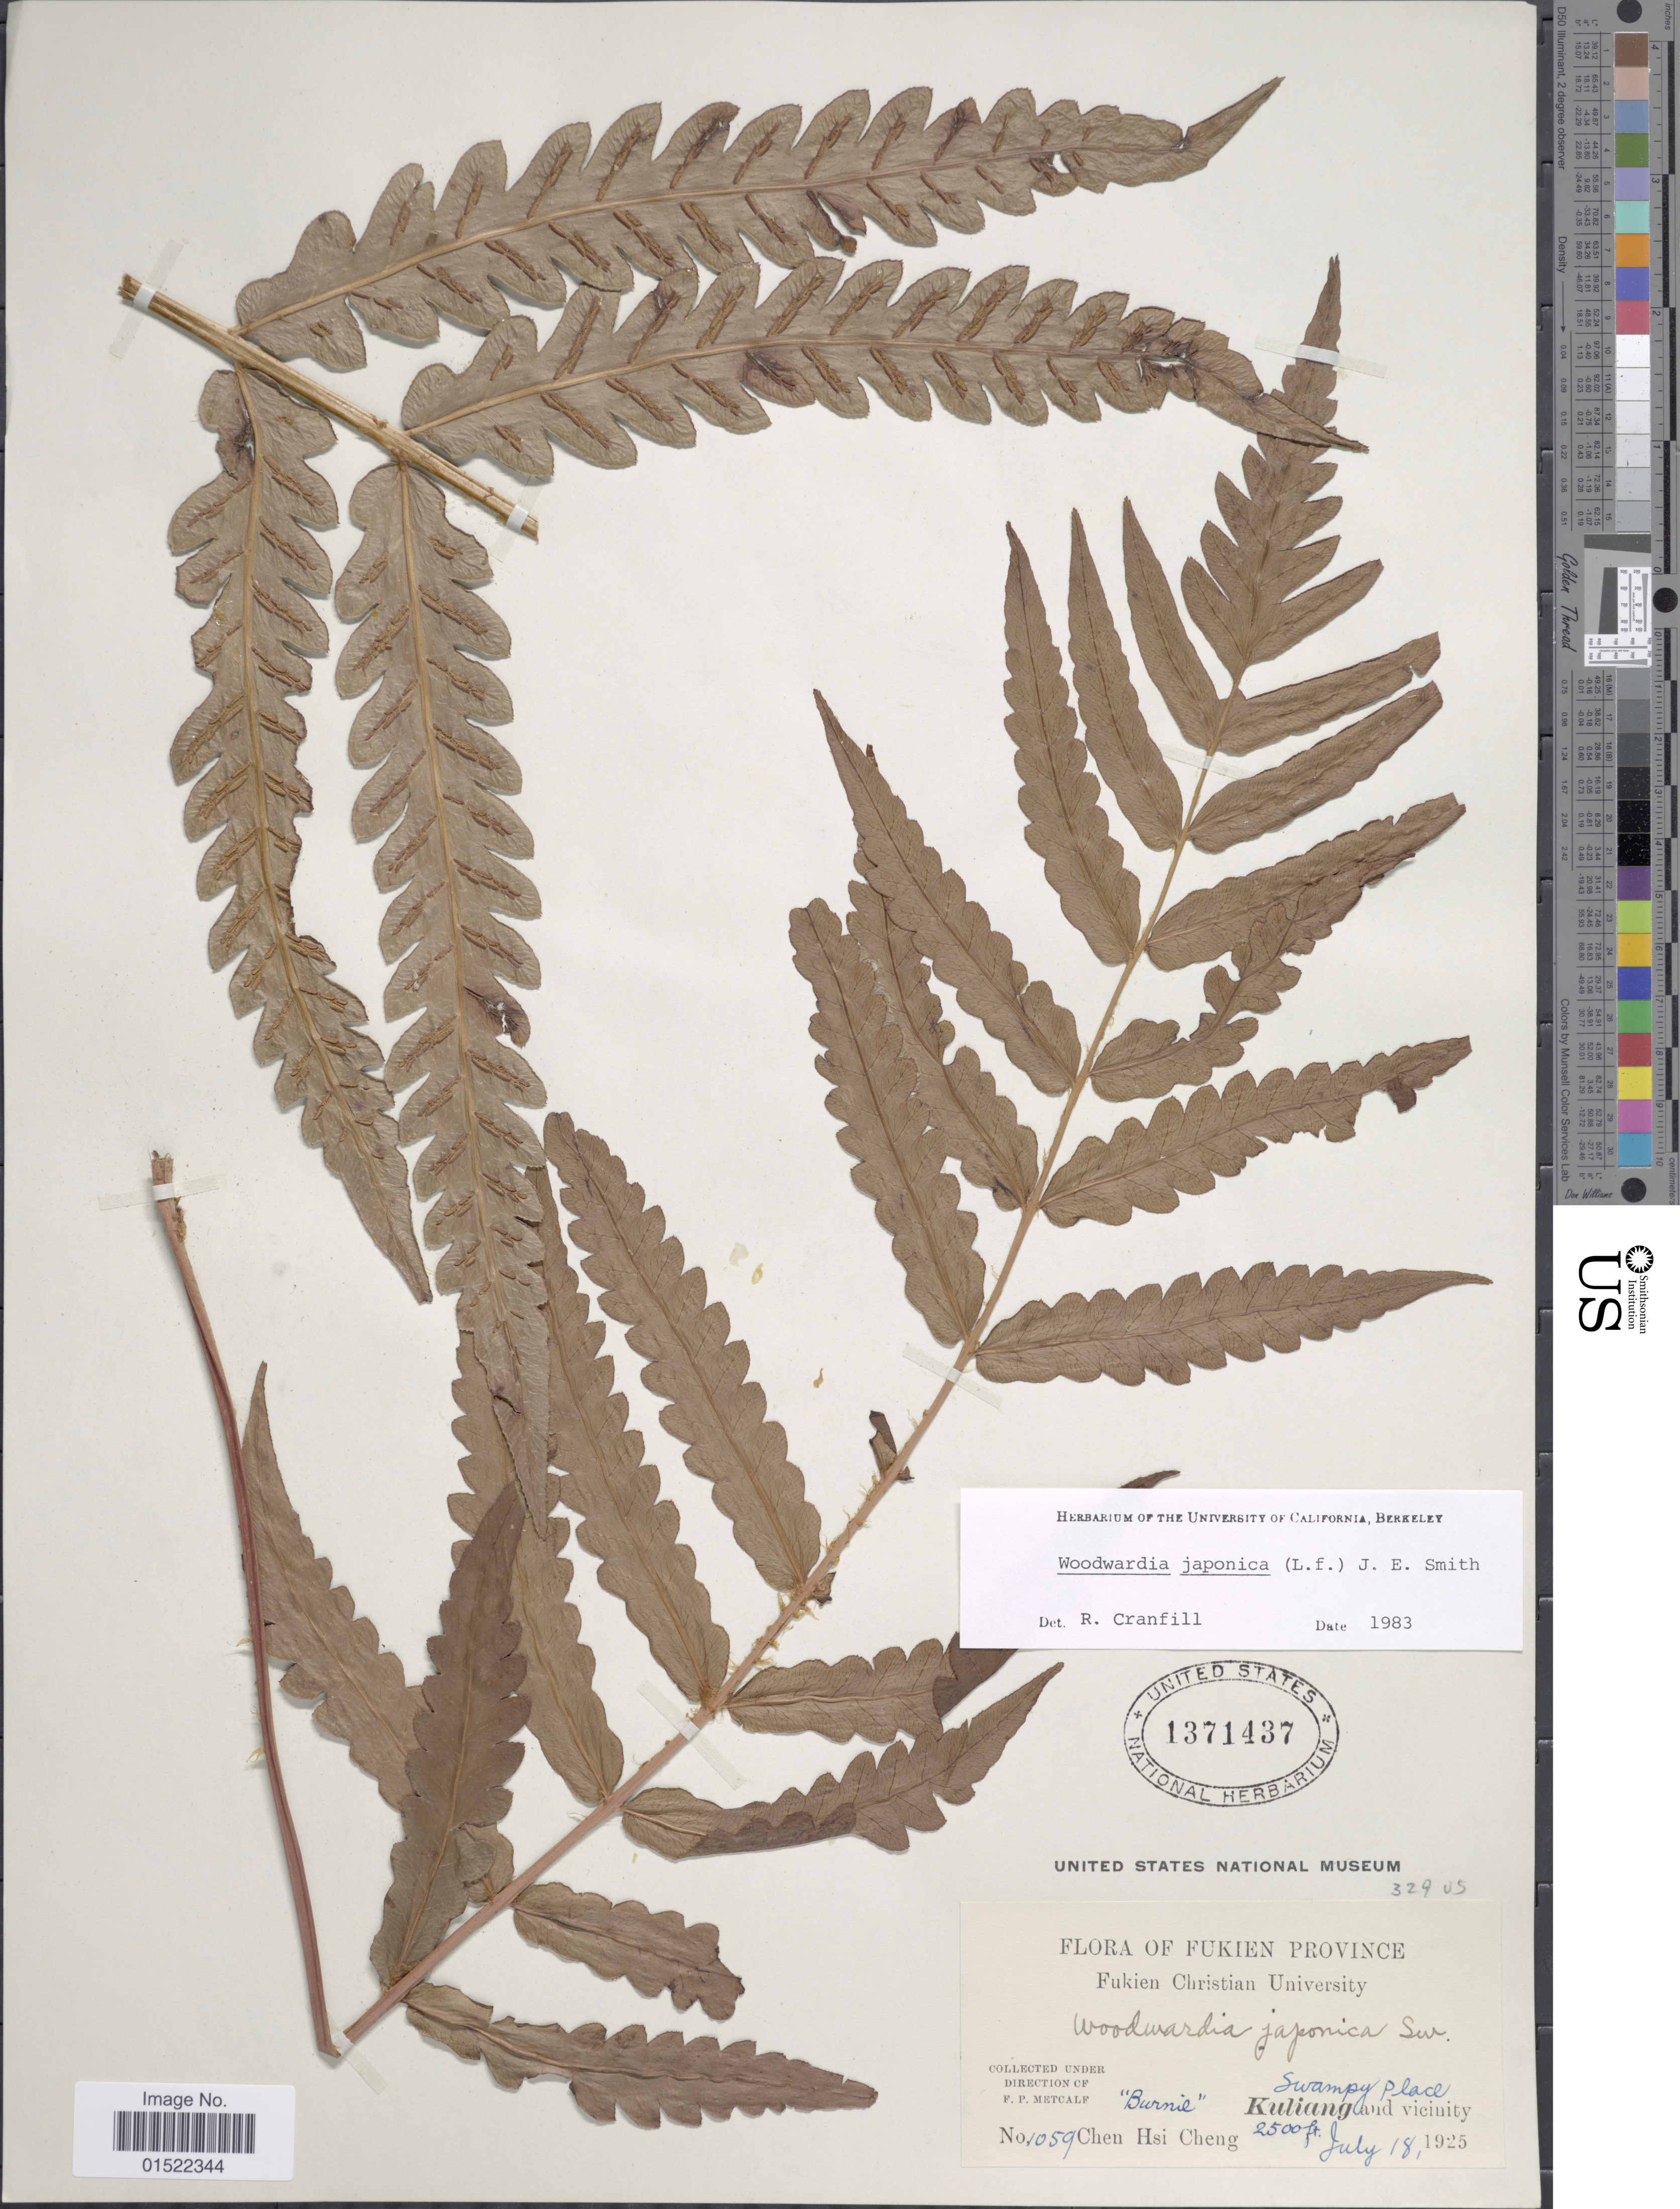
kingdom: Plantae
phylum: Tracheophyta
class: Polypodiopsida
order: Polypodiales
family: Blechnaceae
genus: Woodwardia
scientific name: Woodwardia japonica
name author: (L. f.) Sm.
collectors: Chen Hsi Cheng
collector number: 1059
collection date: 1925-07-18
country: China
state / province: Fujian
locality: Fukien province, Swampy place, Kuliang and vicinity, "Burnie"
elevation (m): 762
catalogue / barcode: US 1371437